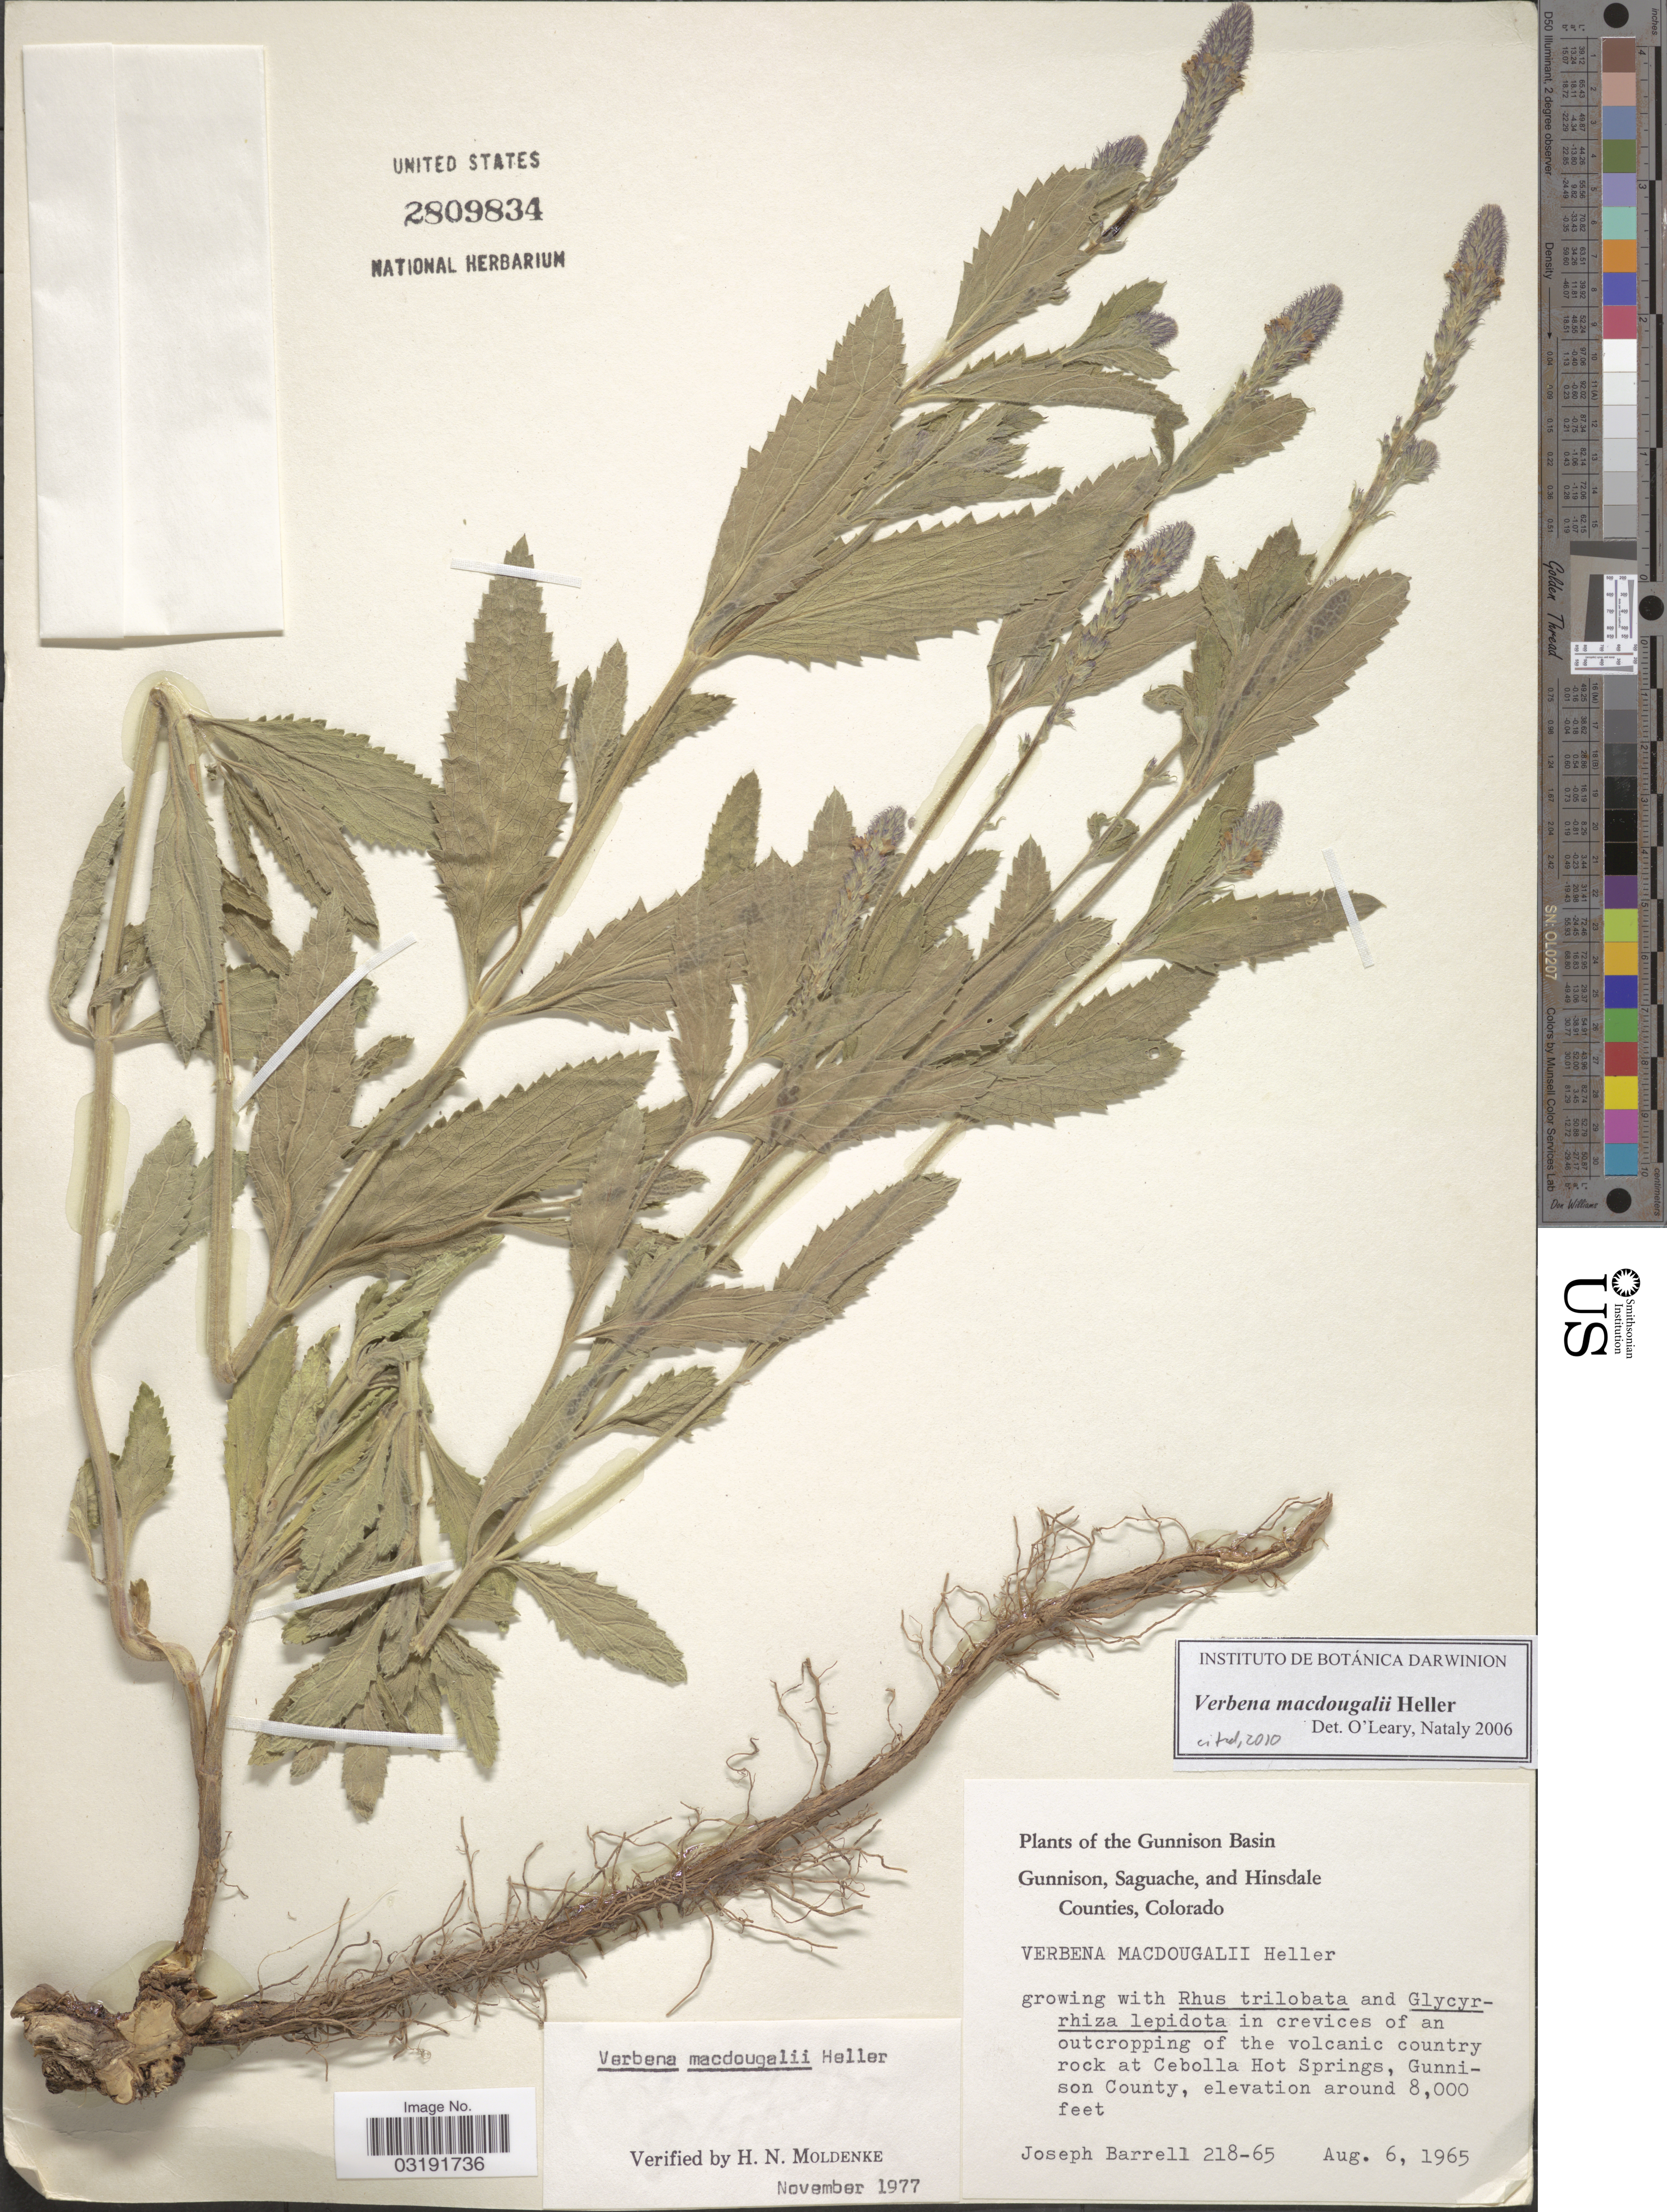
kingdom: Plantae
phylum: Tracheophyta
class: Magnoliopsida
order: Lamiales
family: Verbenaceae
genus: Verbena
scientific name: Verbena macdougalii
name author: A. Heller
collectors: J. Barrell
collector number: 218-65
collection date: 1965-08-06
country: United States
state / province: Colorado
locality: Gunnison Basin. An outcropping of the volcanic country rock at Cebolla Hot Springs, Gunnison County.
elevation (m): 2438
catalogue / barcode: US 2809834